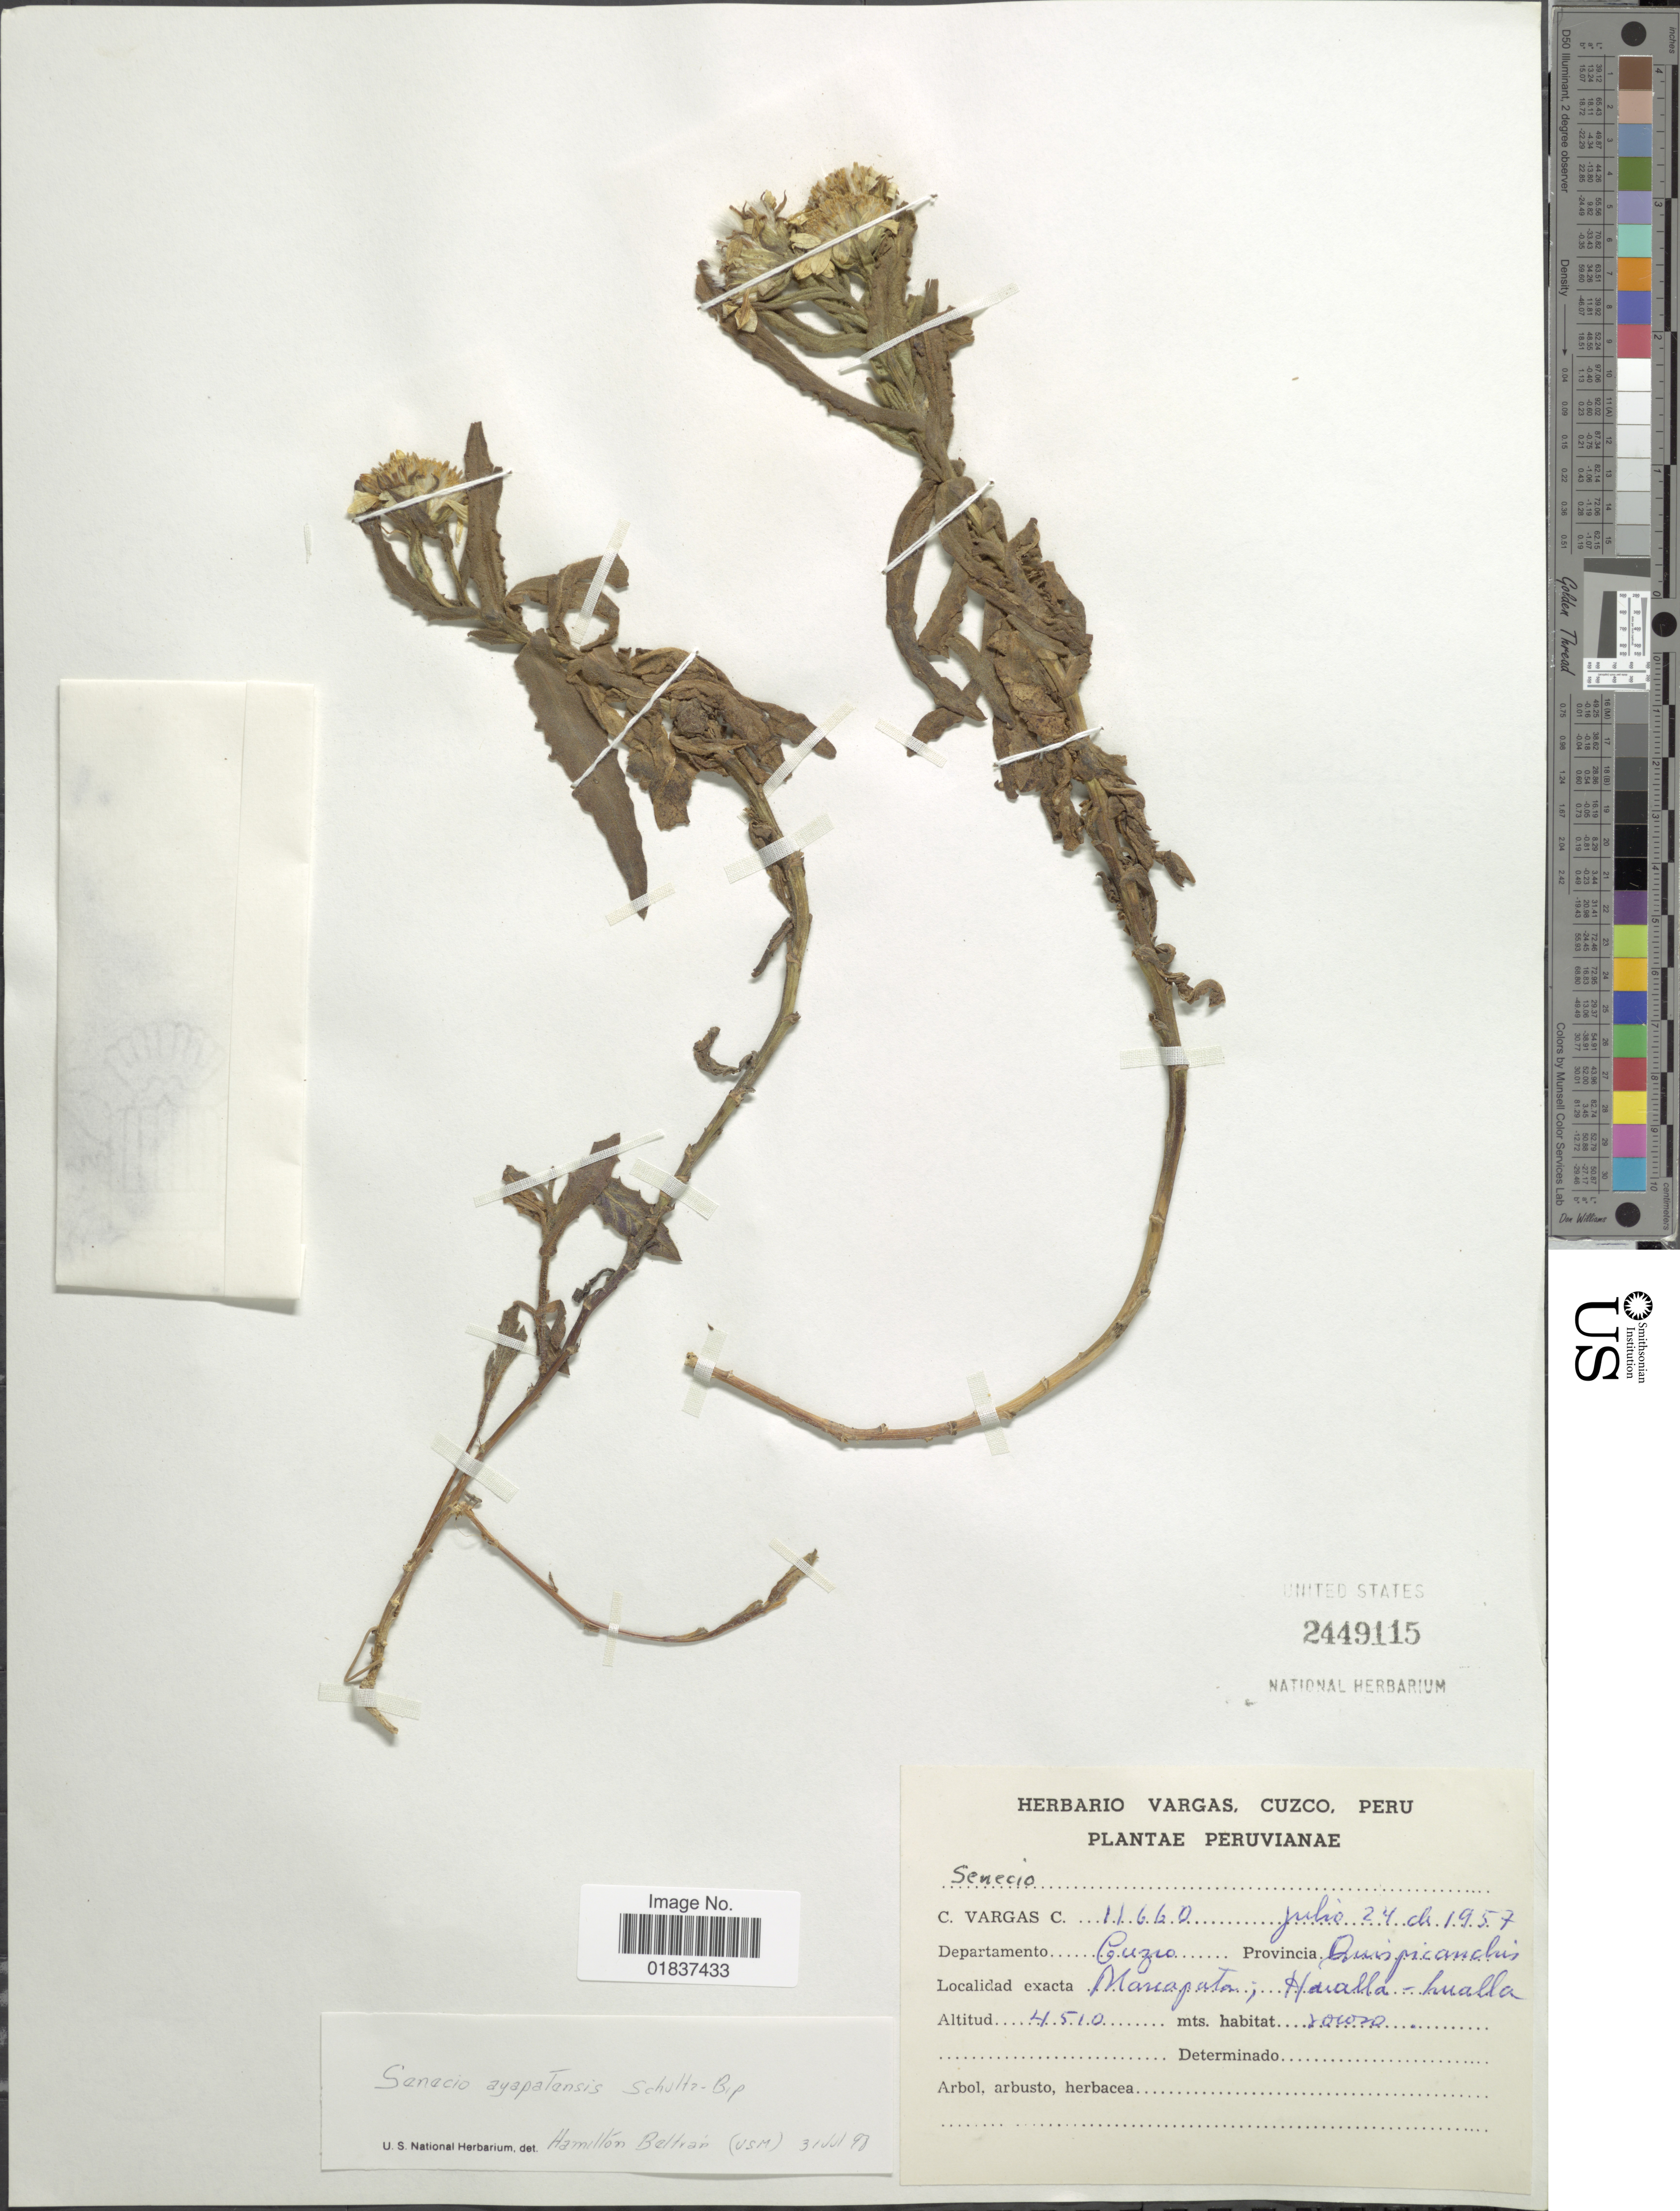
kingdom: Plantae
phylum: Tracheophyta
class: Magnoliopsida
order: Asterales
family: Asteraceae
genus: Senecio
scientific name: Senecio ayapatensis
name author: Sch. Bip.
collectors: C. Vargas Calderón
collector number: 11660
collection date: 1957-07-24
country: Peru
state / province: Cusco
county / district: Quispicanchis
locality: Marcapata, Hualla-Hualla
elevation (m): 4510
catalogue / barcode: US 2449115